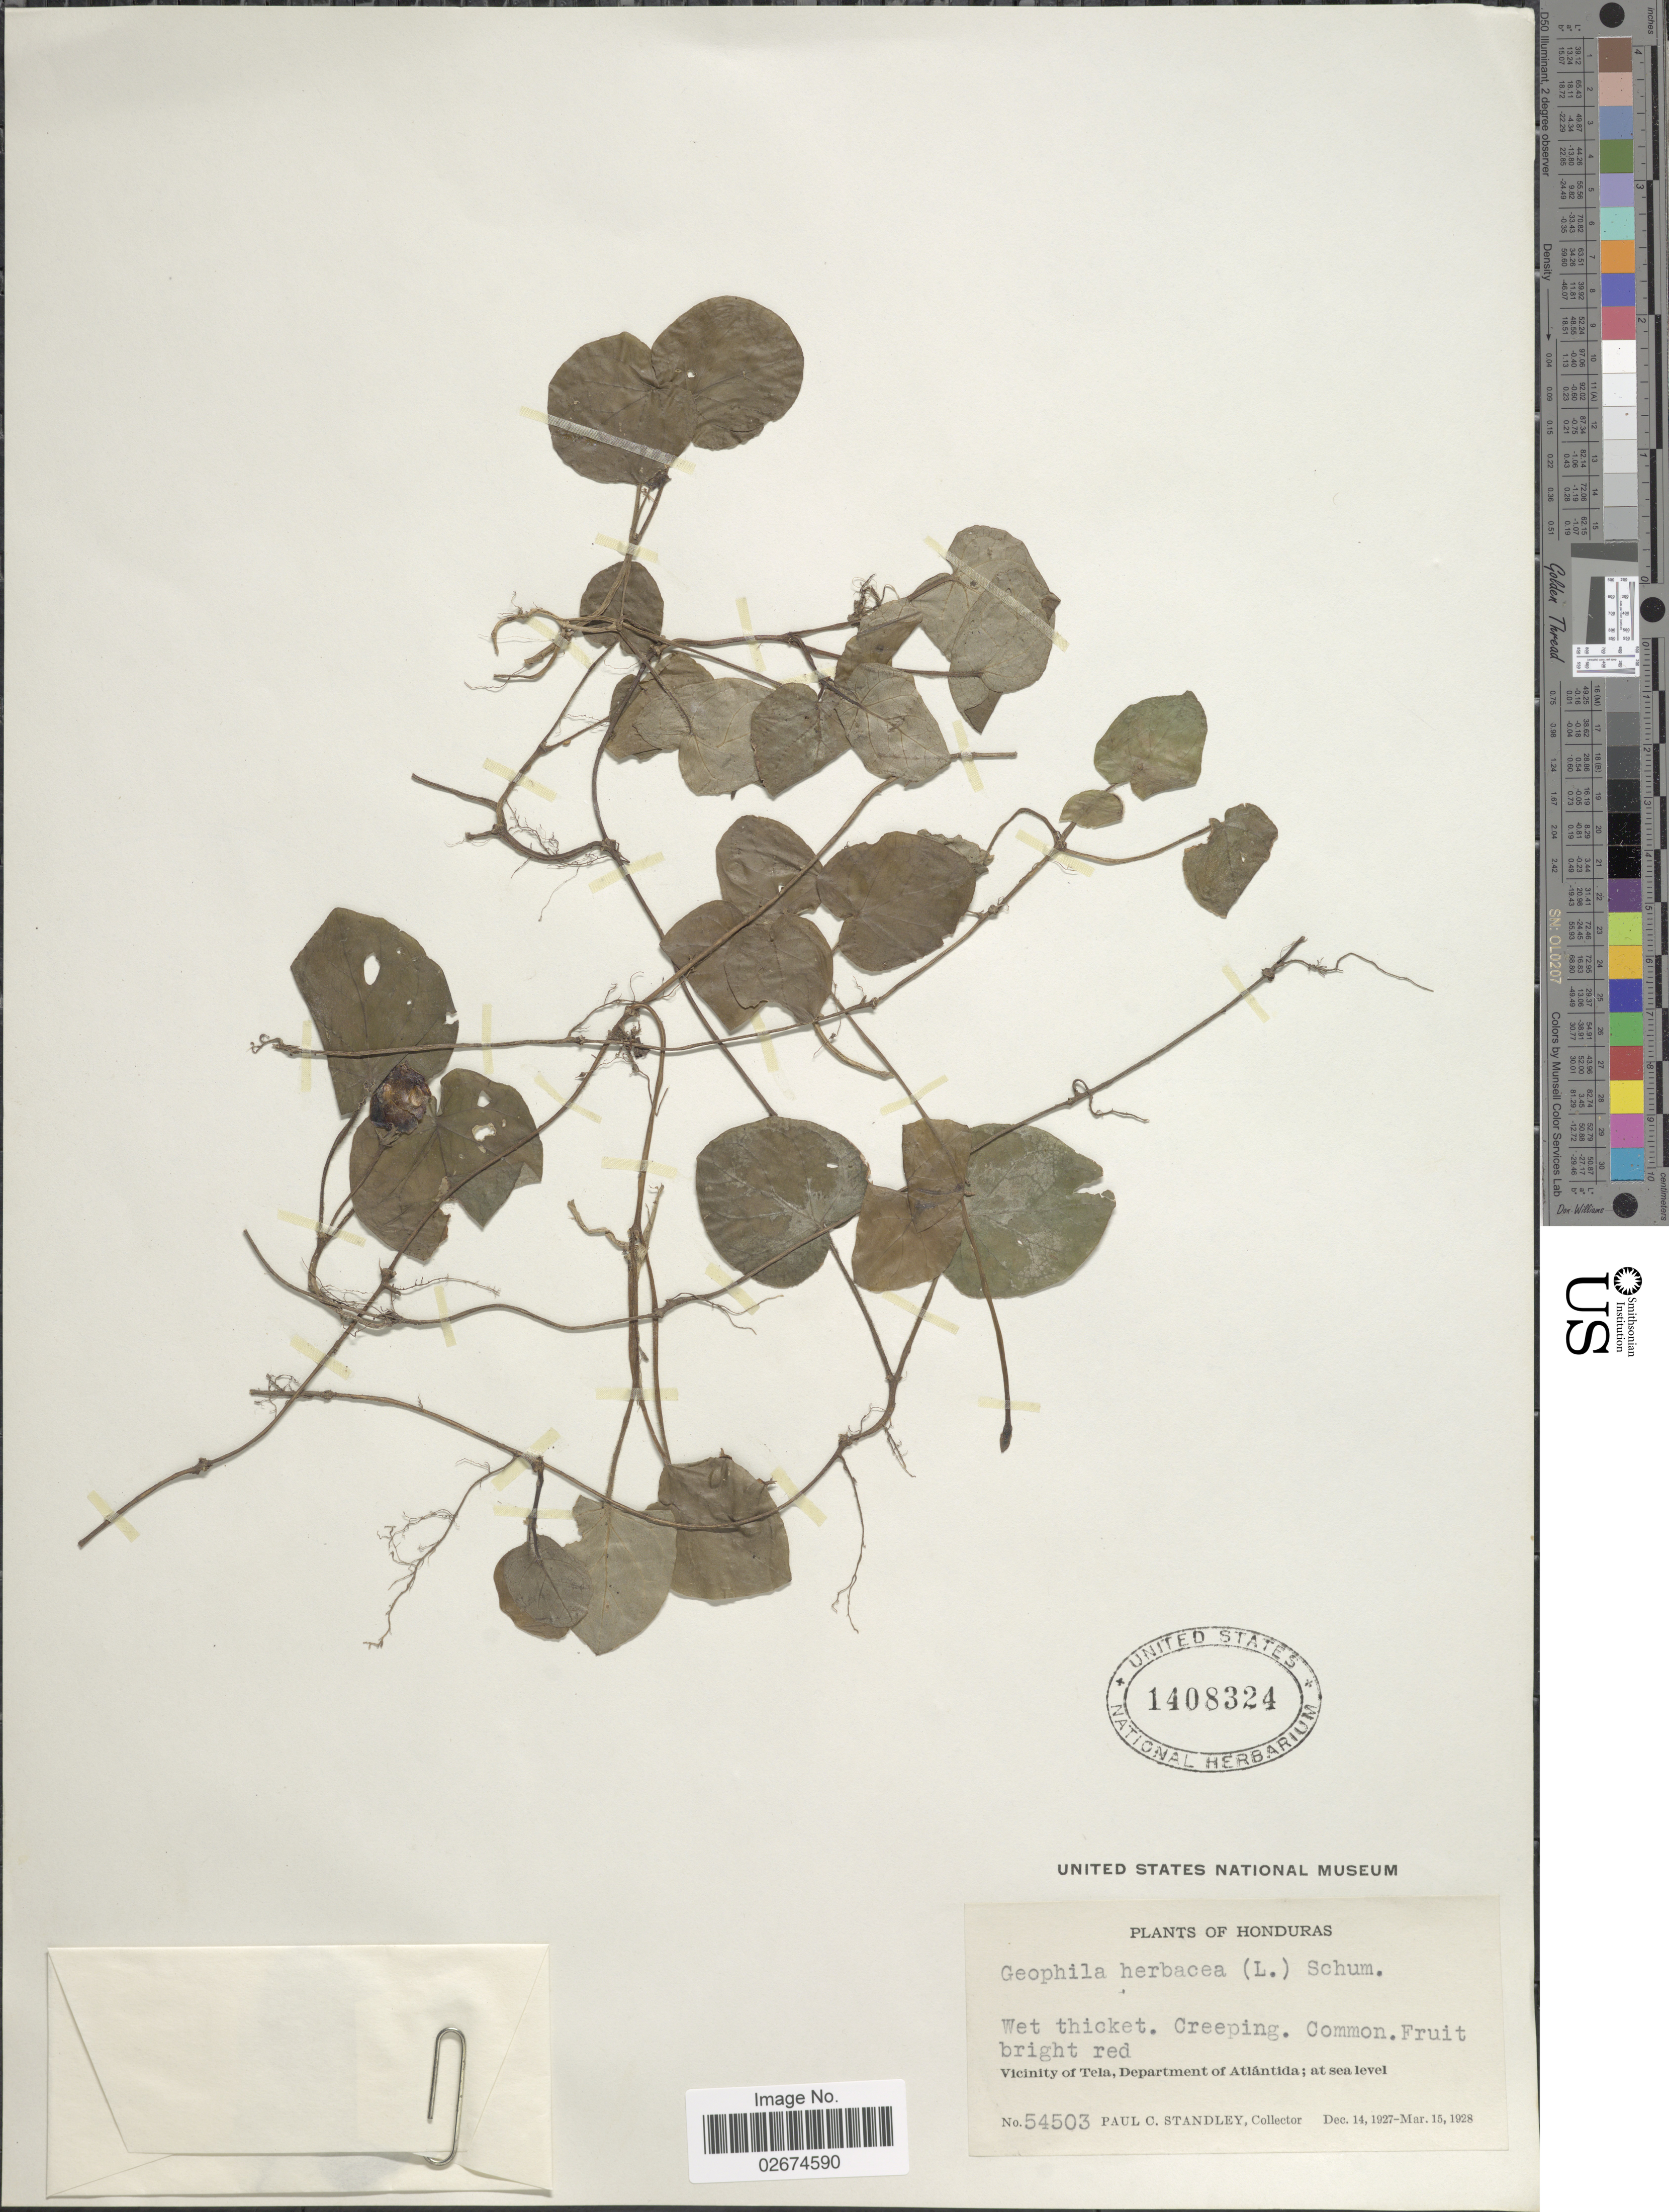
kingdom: Plantae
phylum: Tracheophyta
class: Magnoliopsida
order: Gentianales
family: Rubiaceae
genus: Geophila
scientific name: Geophila herbacea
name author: (Jacq.) K. Schum.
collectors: P. C. Standley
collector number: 54503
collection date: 1927-12-14/1928-03-15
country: Honduras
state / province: Atlántida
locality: Vicinity of Tela, Department of Atlantida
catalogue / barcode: US 1408324